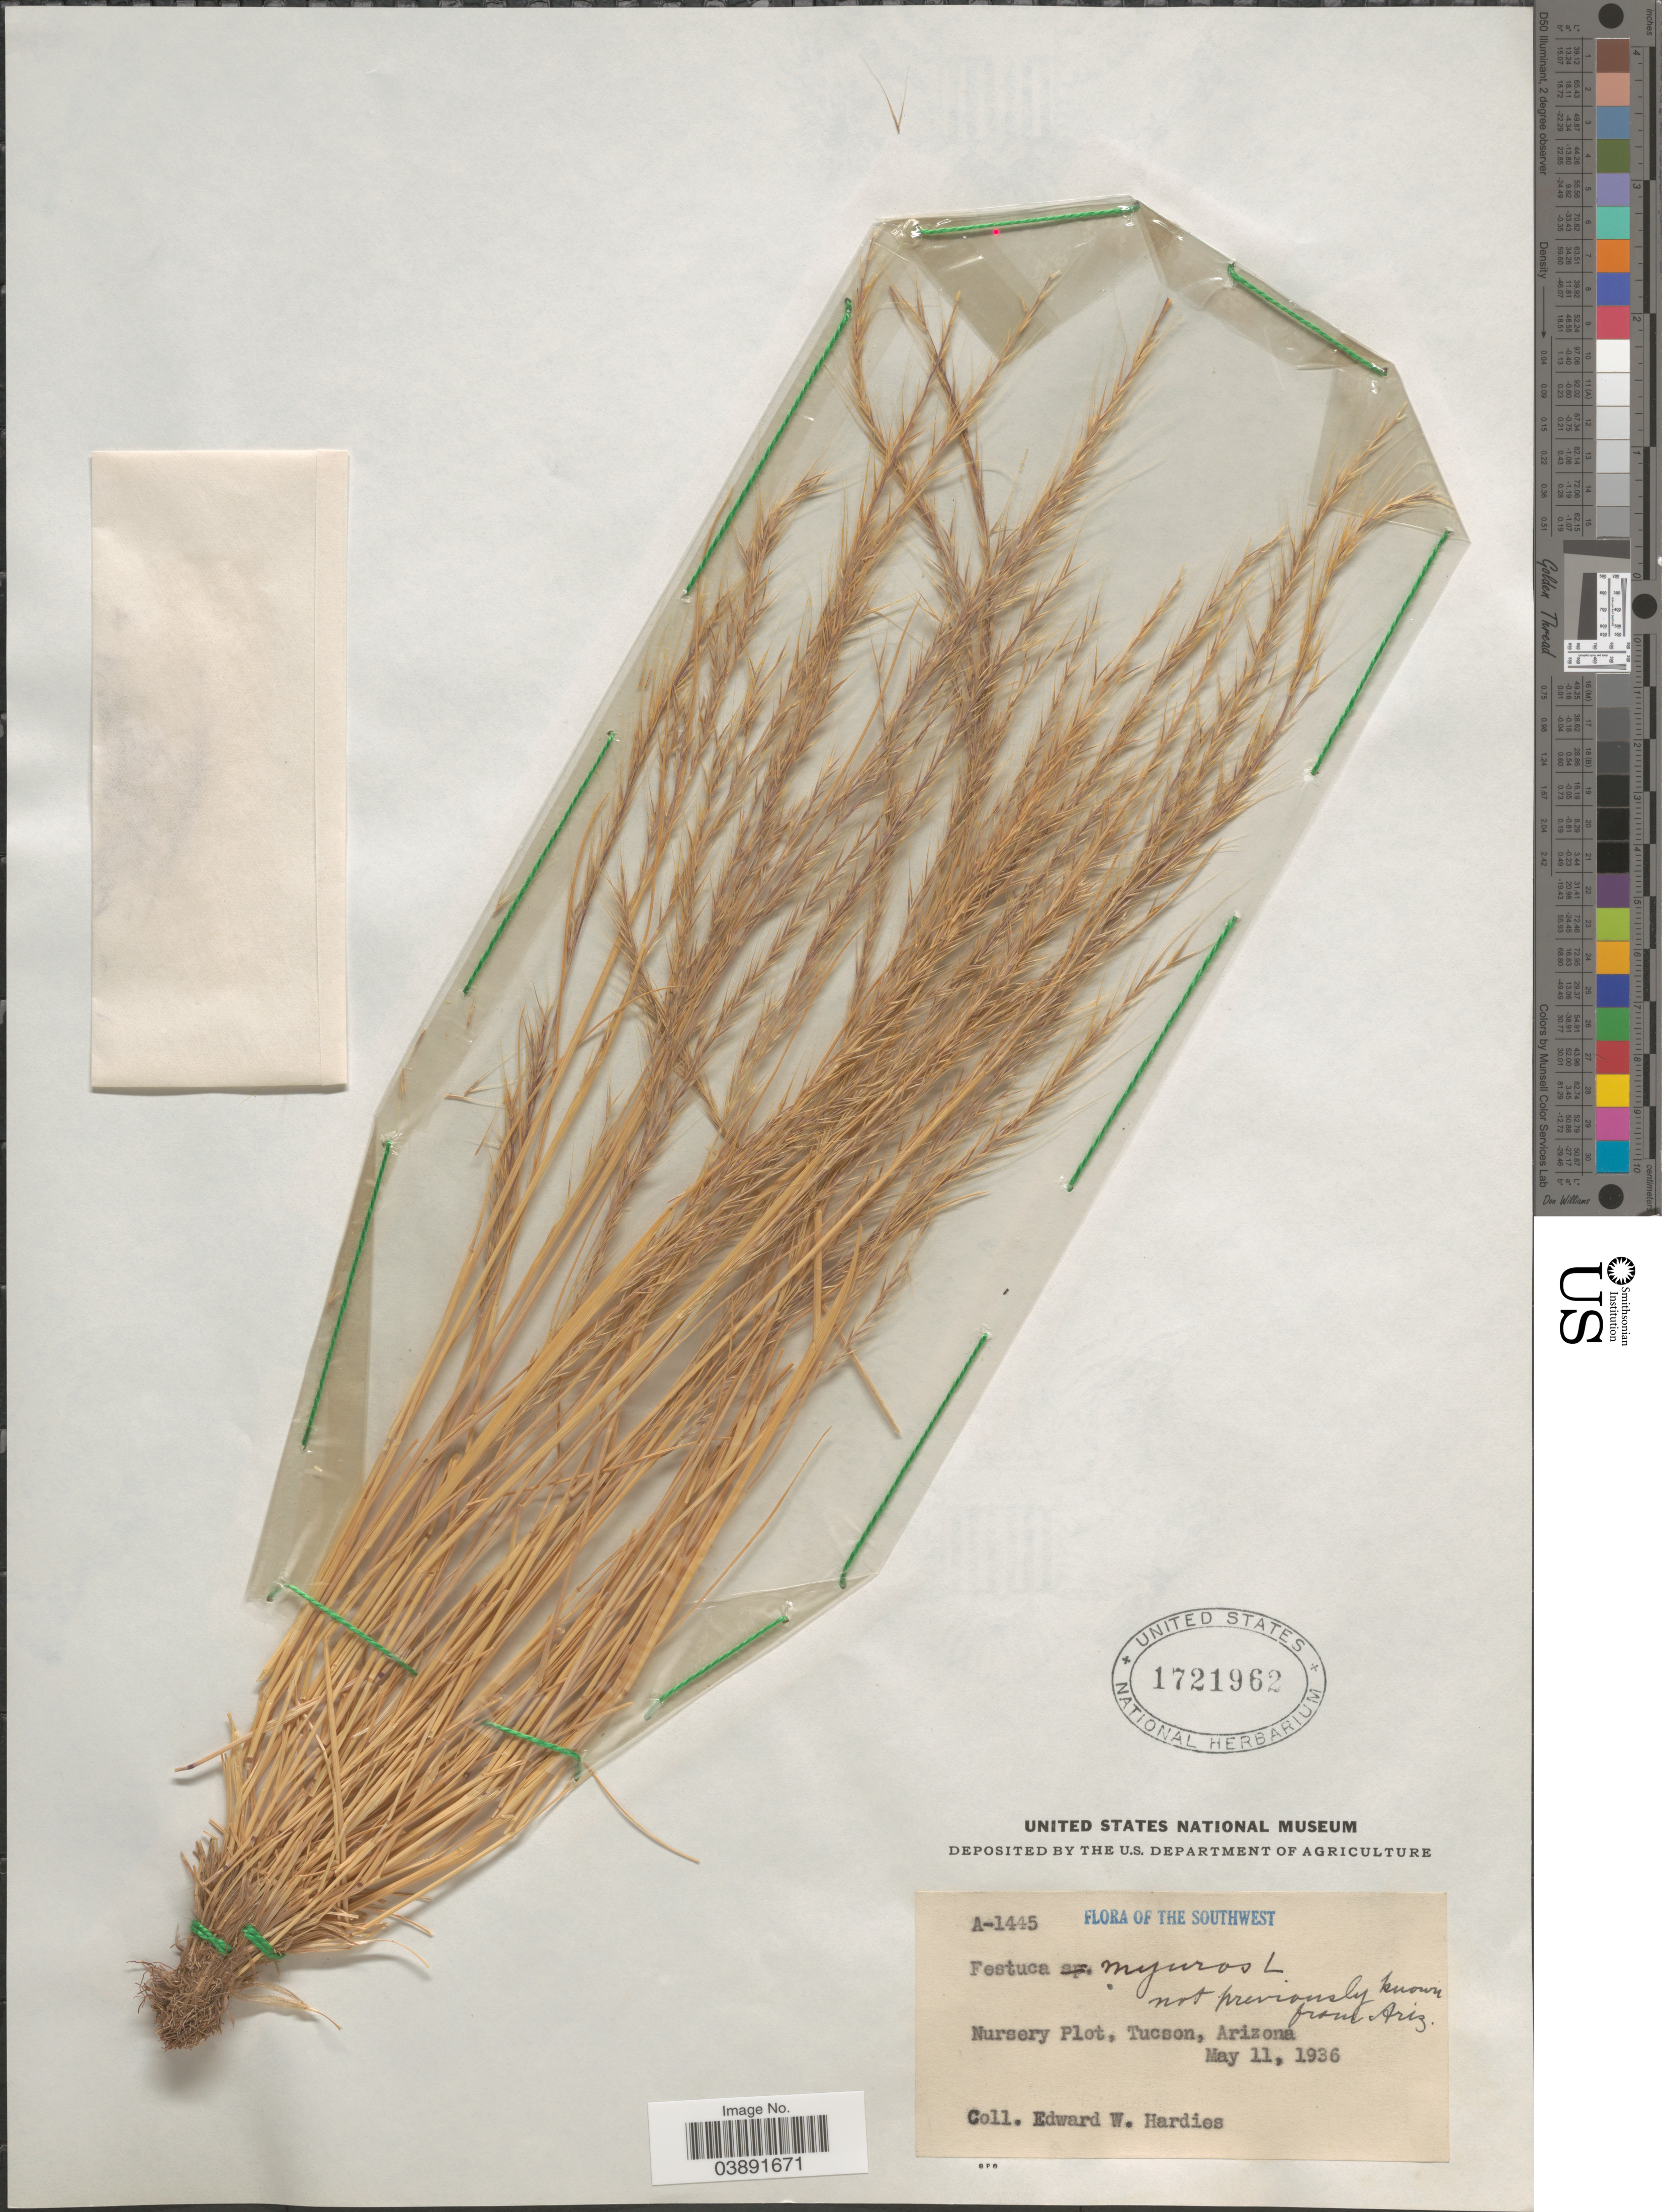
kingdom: Plantae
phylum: Tracheophyta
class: Liliopsida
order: Poales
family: Poaceae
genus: Festuca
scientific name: Festuca myuros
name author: L.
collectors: E. Hardies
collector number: A-1445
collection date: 1936-05-11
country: United States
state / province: Arizona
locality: The Southwest. Nursery Plot, Tucson.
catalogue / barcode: US 1721962